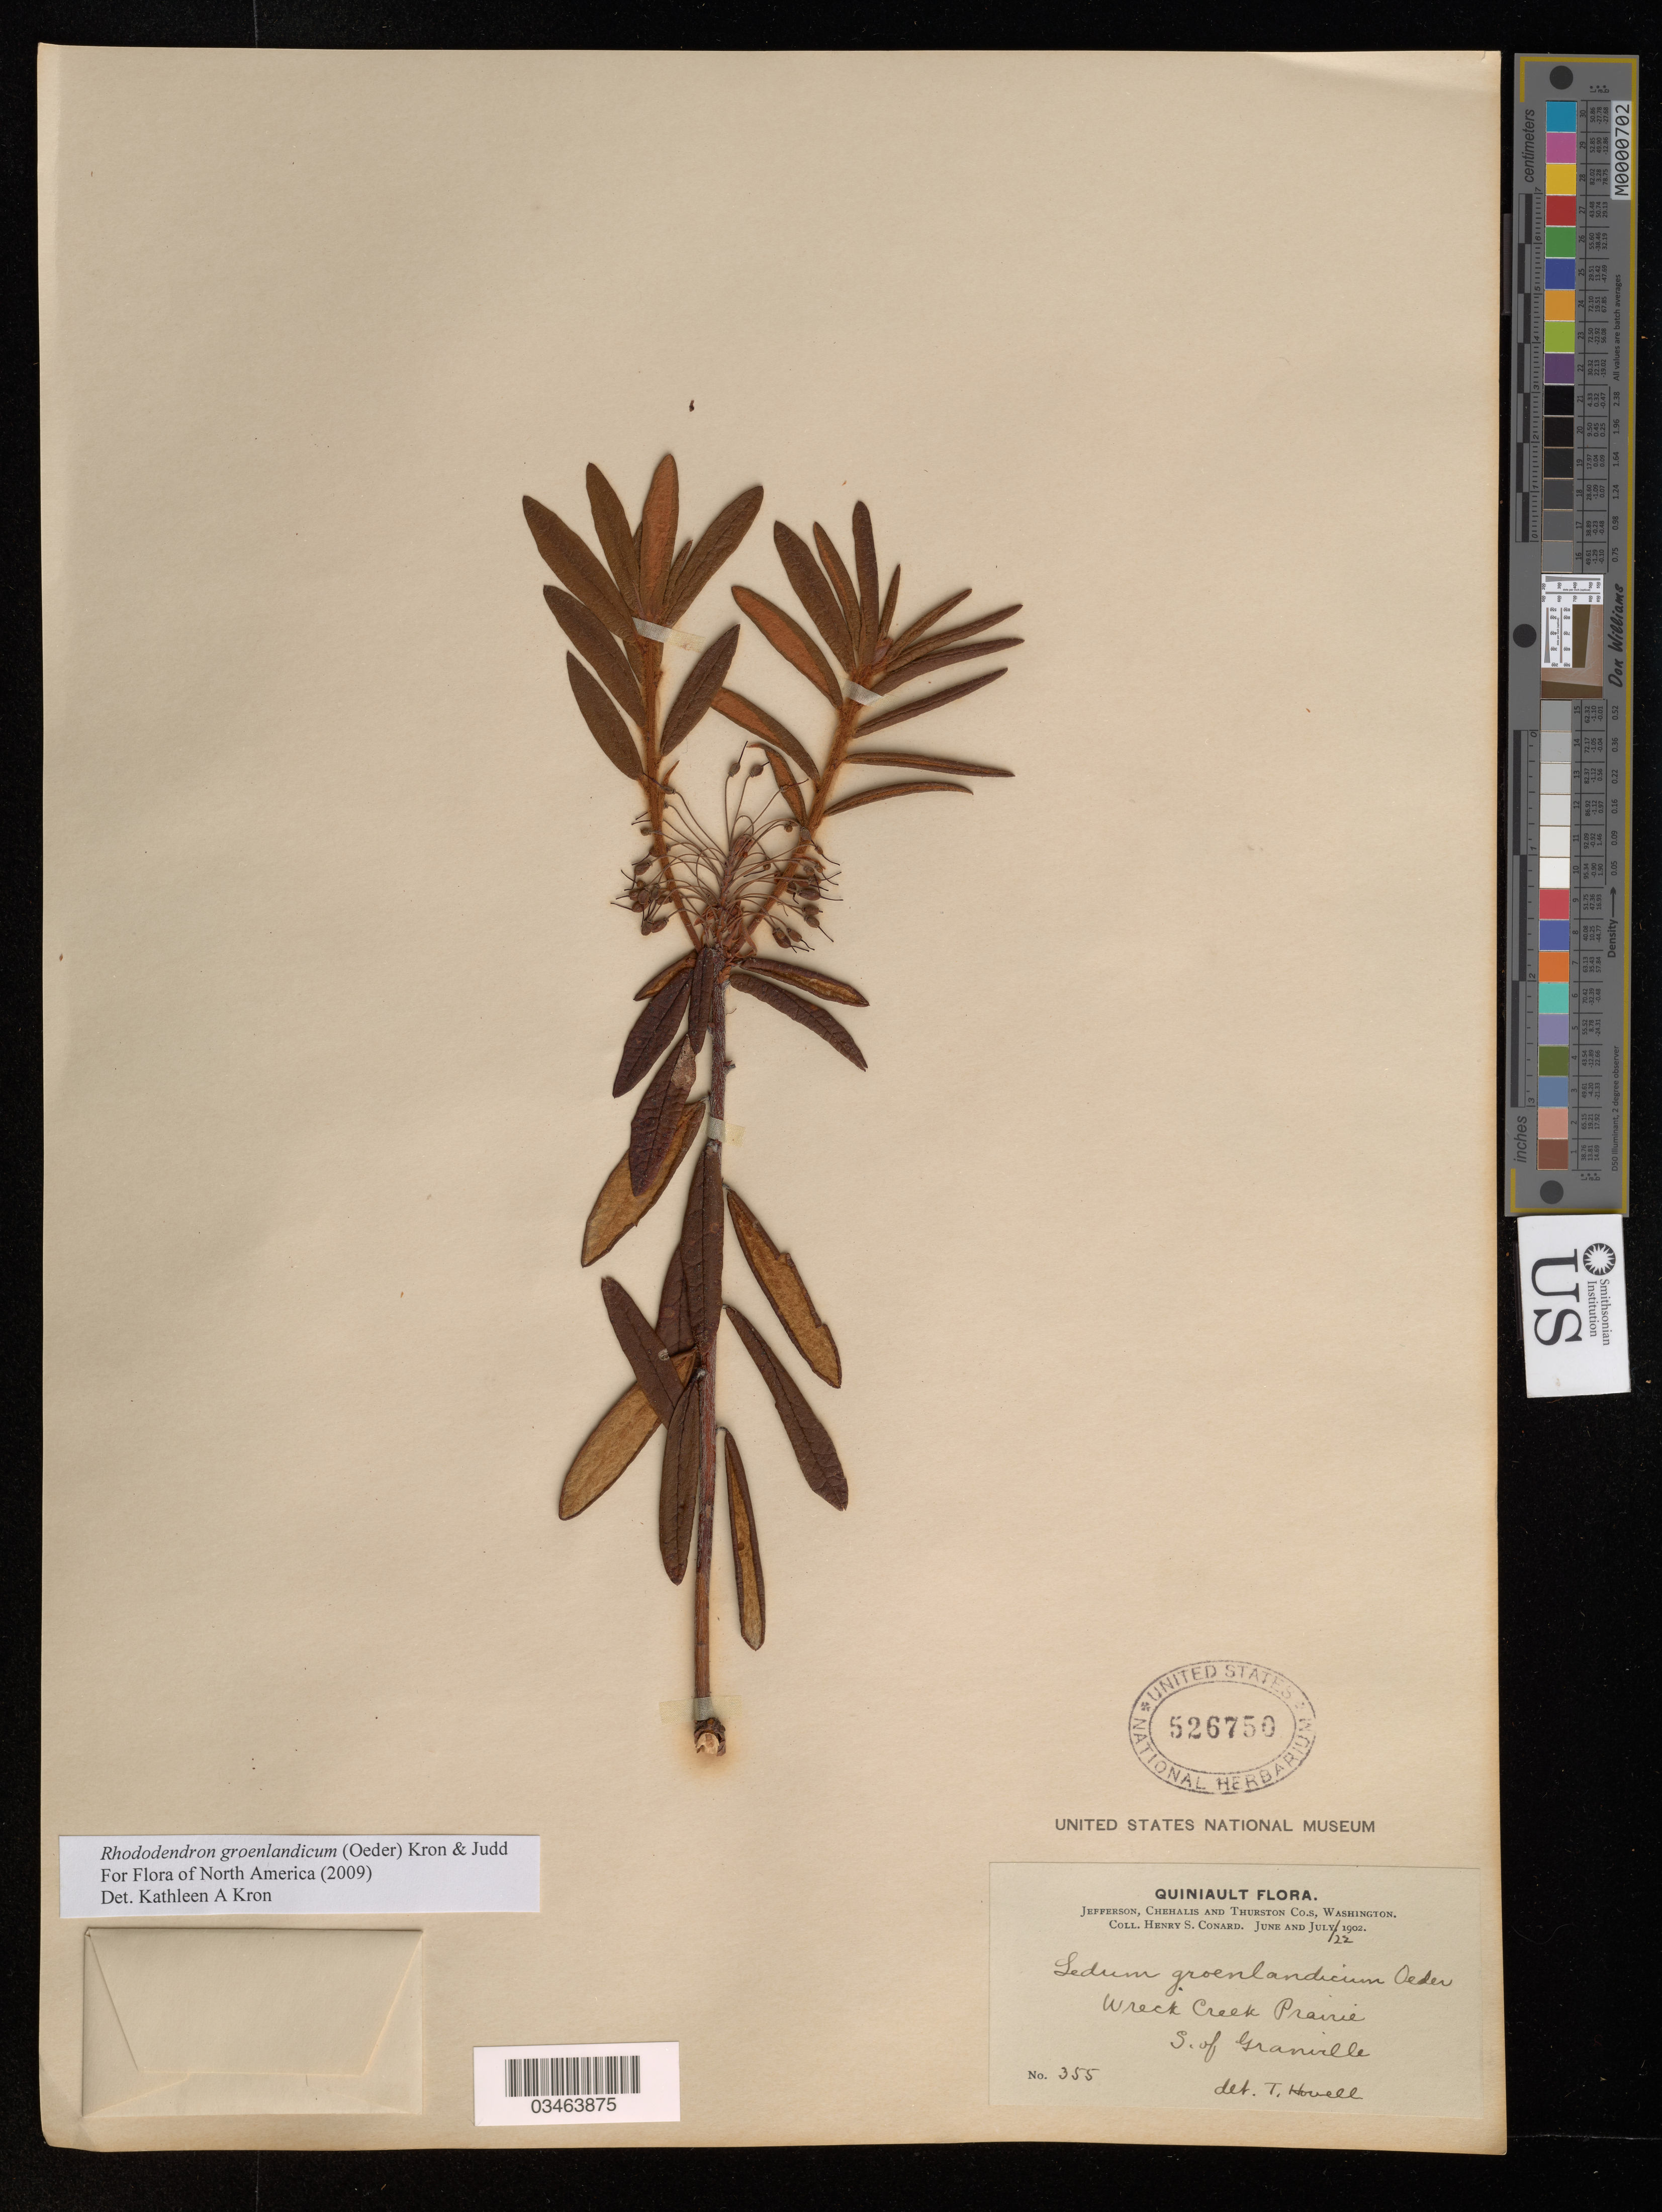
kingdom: Plantae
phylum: Tracheophyta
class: Magnoliopsida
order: Ericales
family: Ericaceae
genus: Rhododendron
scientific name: Rhododendron groenlandicum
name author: (Oeder) Kron & Judd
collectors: H. S. Conard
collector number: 355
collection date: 1902-07-22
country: United States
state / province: Washington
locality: Quiniault. Jefferson, hehalis and Thurston Co.s Wreck Creek Prairie. S. of Granville.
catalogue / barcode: US 526750